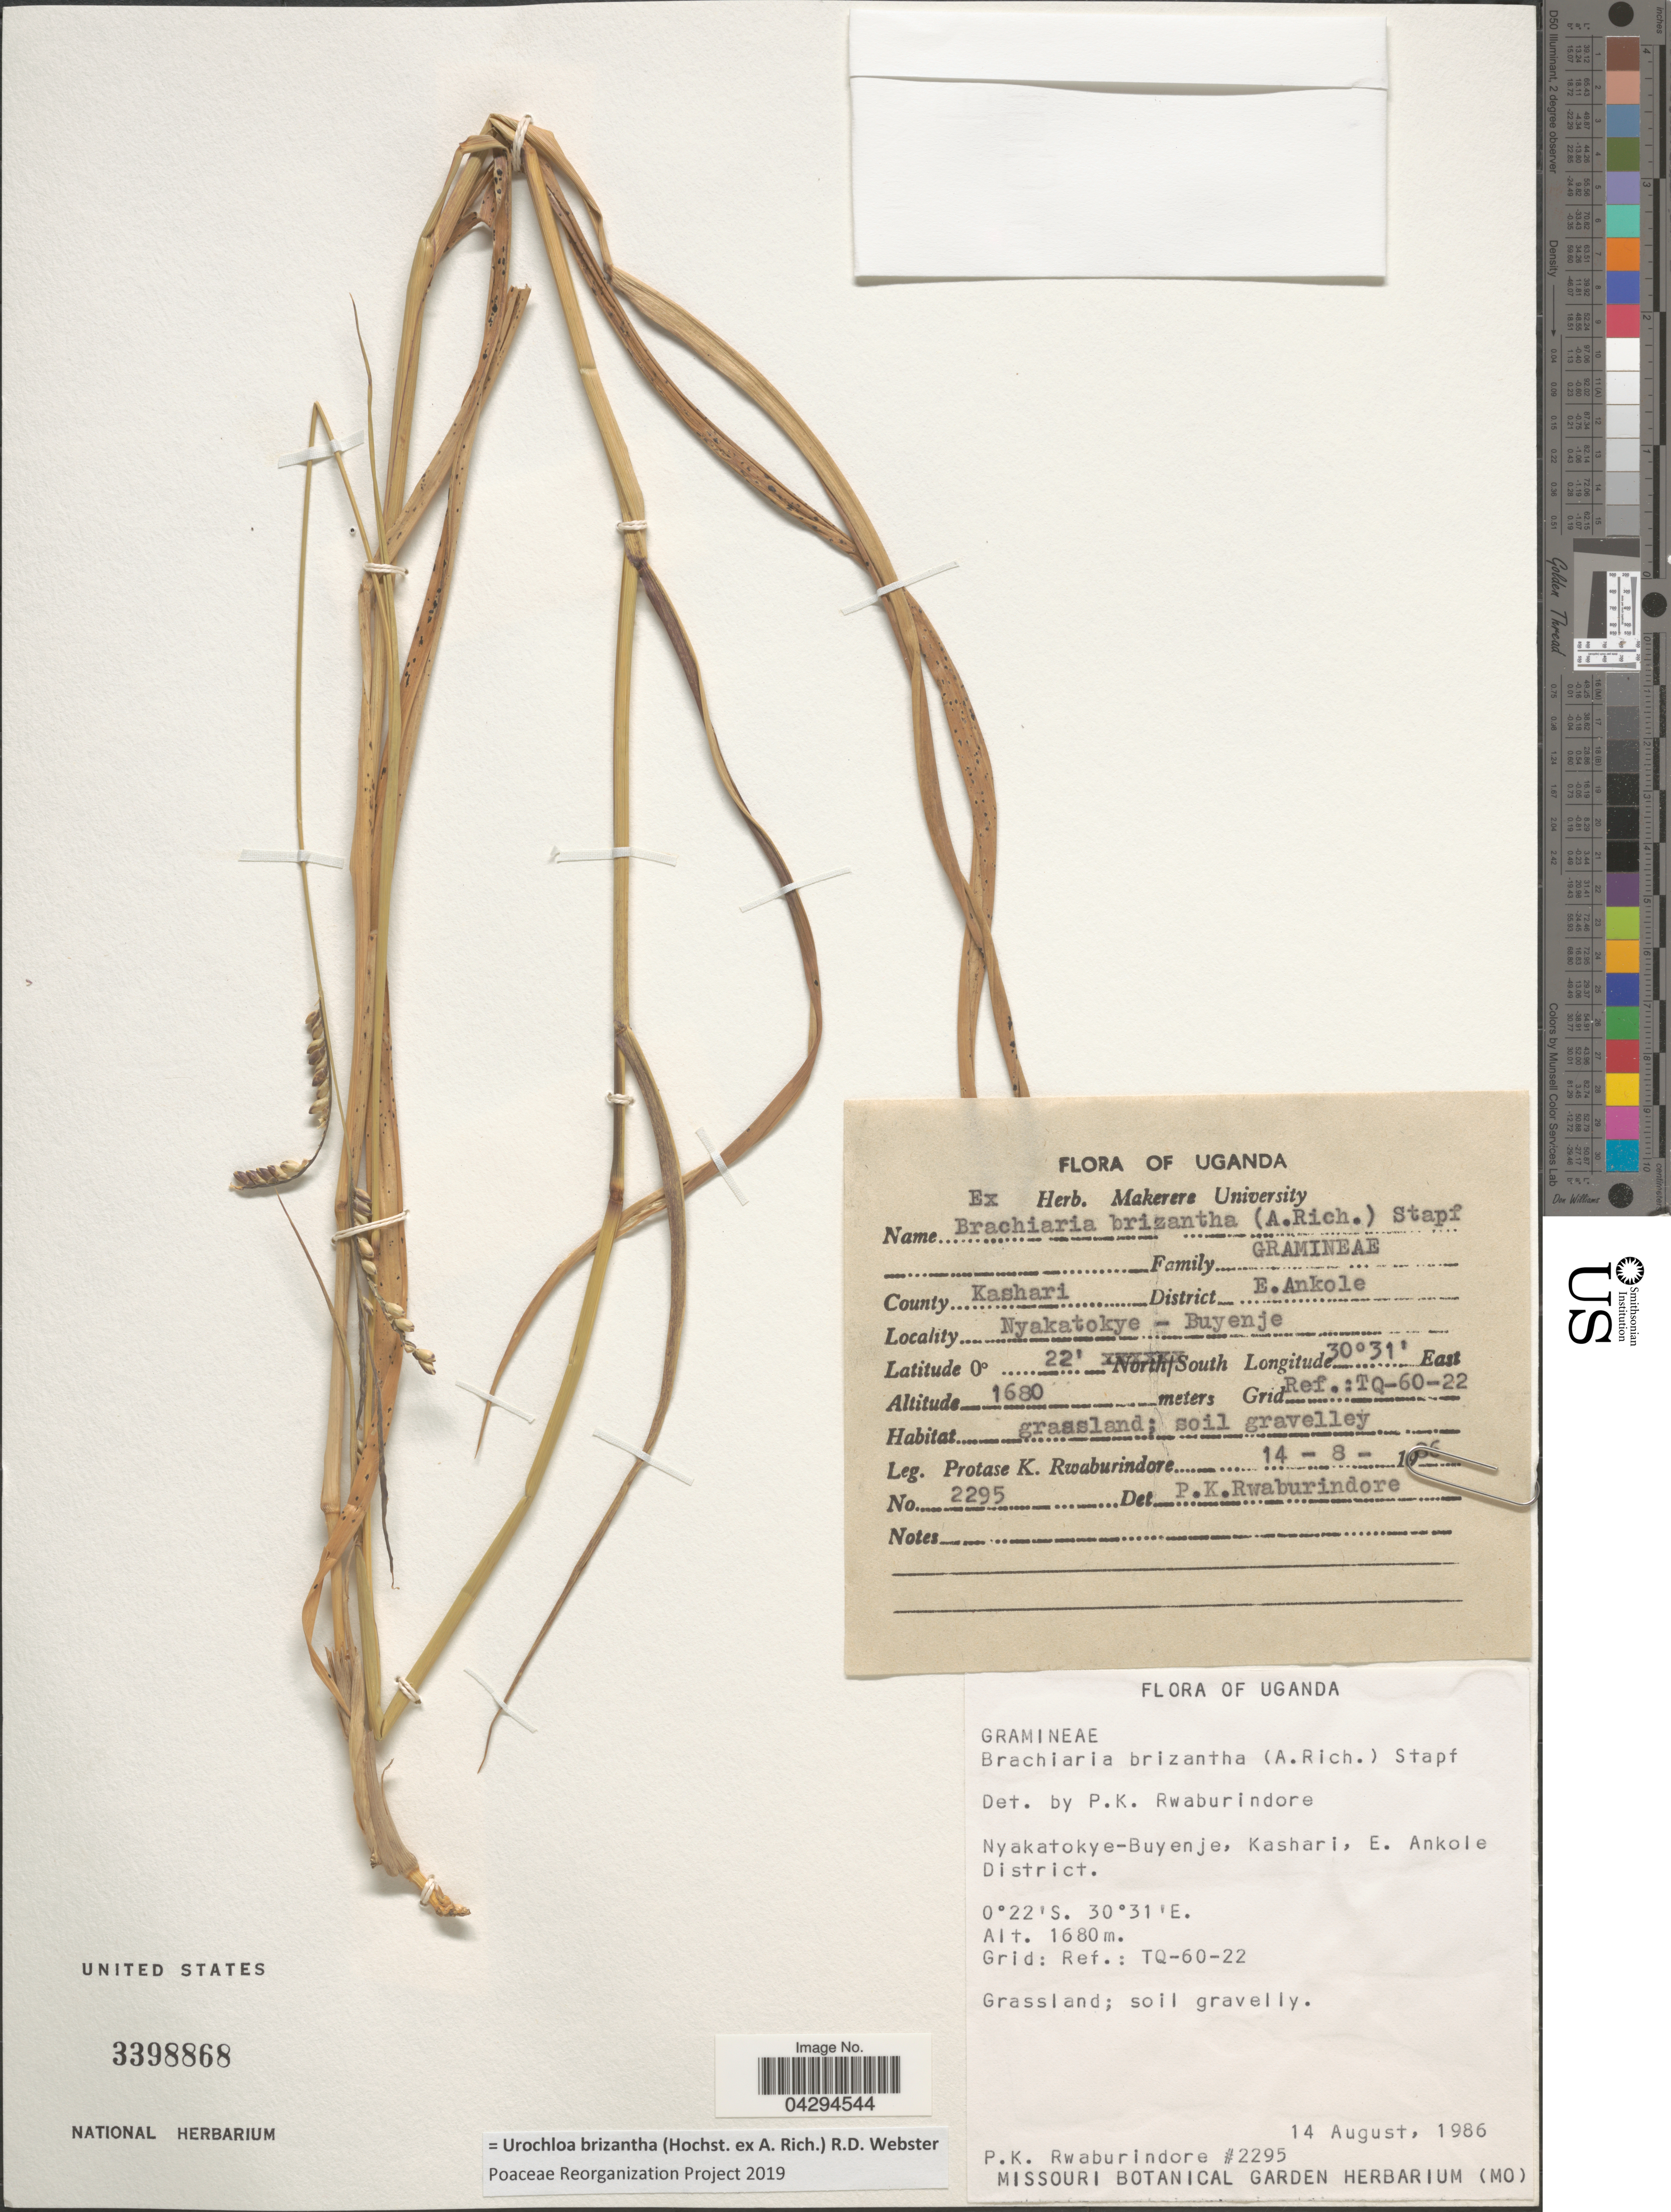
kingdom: Plantae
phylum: Tracheophyta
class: Liliopsida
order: Poales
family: Poaceae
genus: Urochloa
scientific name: Urochloa brizantha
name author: (Hochst. ex A. Rich.) R.D. Webster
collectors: P. Rwaburindore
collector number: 2295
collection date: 1986-08-14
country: Uganda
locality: County Kashari. District E. Ankole. Nyakatokye - Buyenje. Grid Ref.: TQ-60-22.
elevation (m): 1680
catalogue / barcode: US 3398868